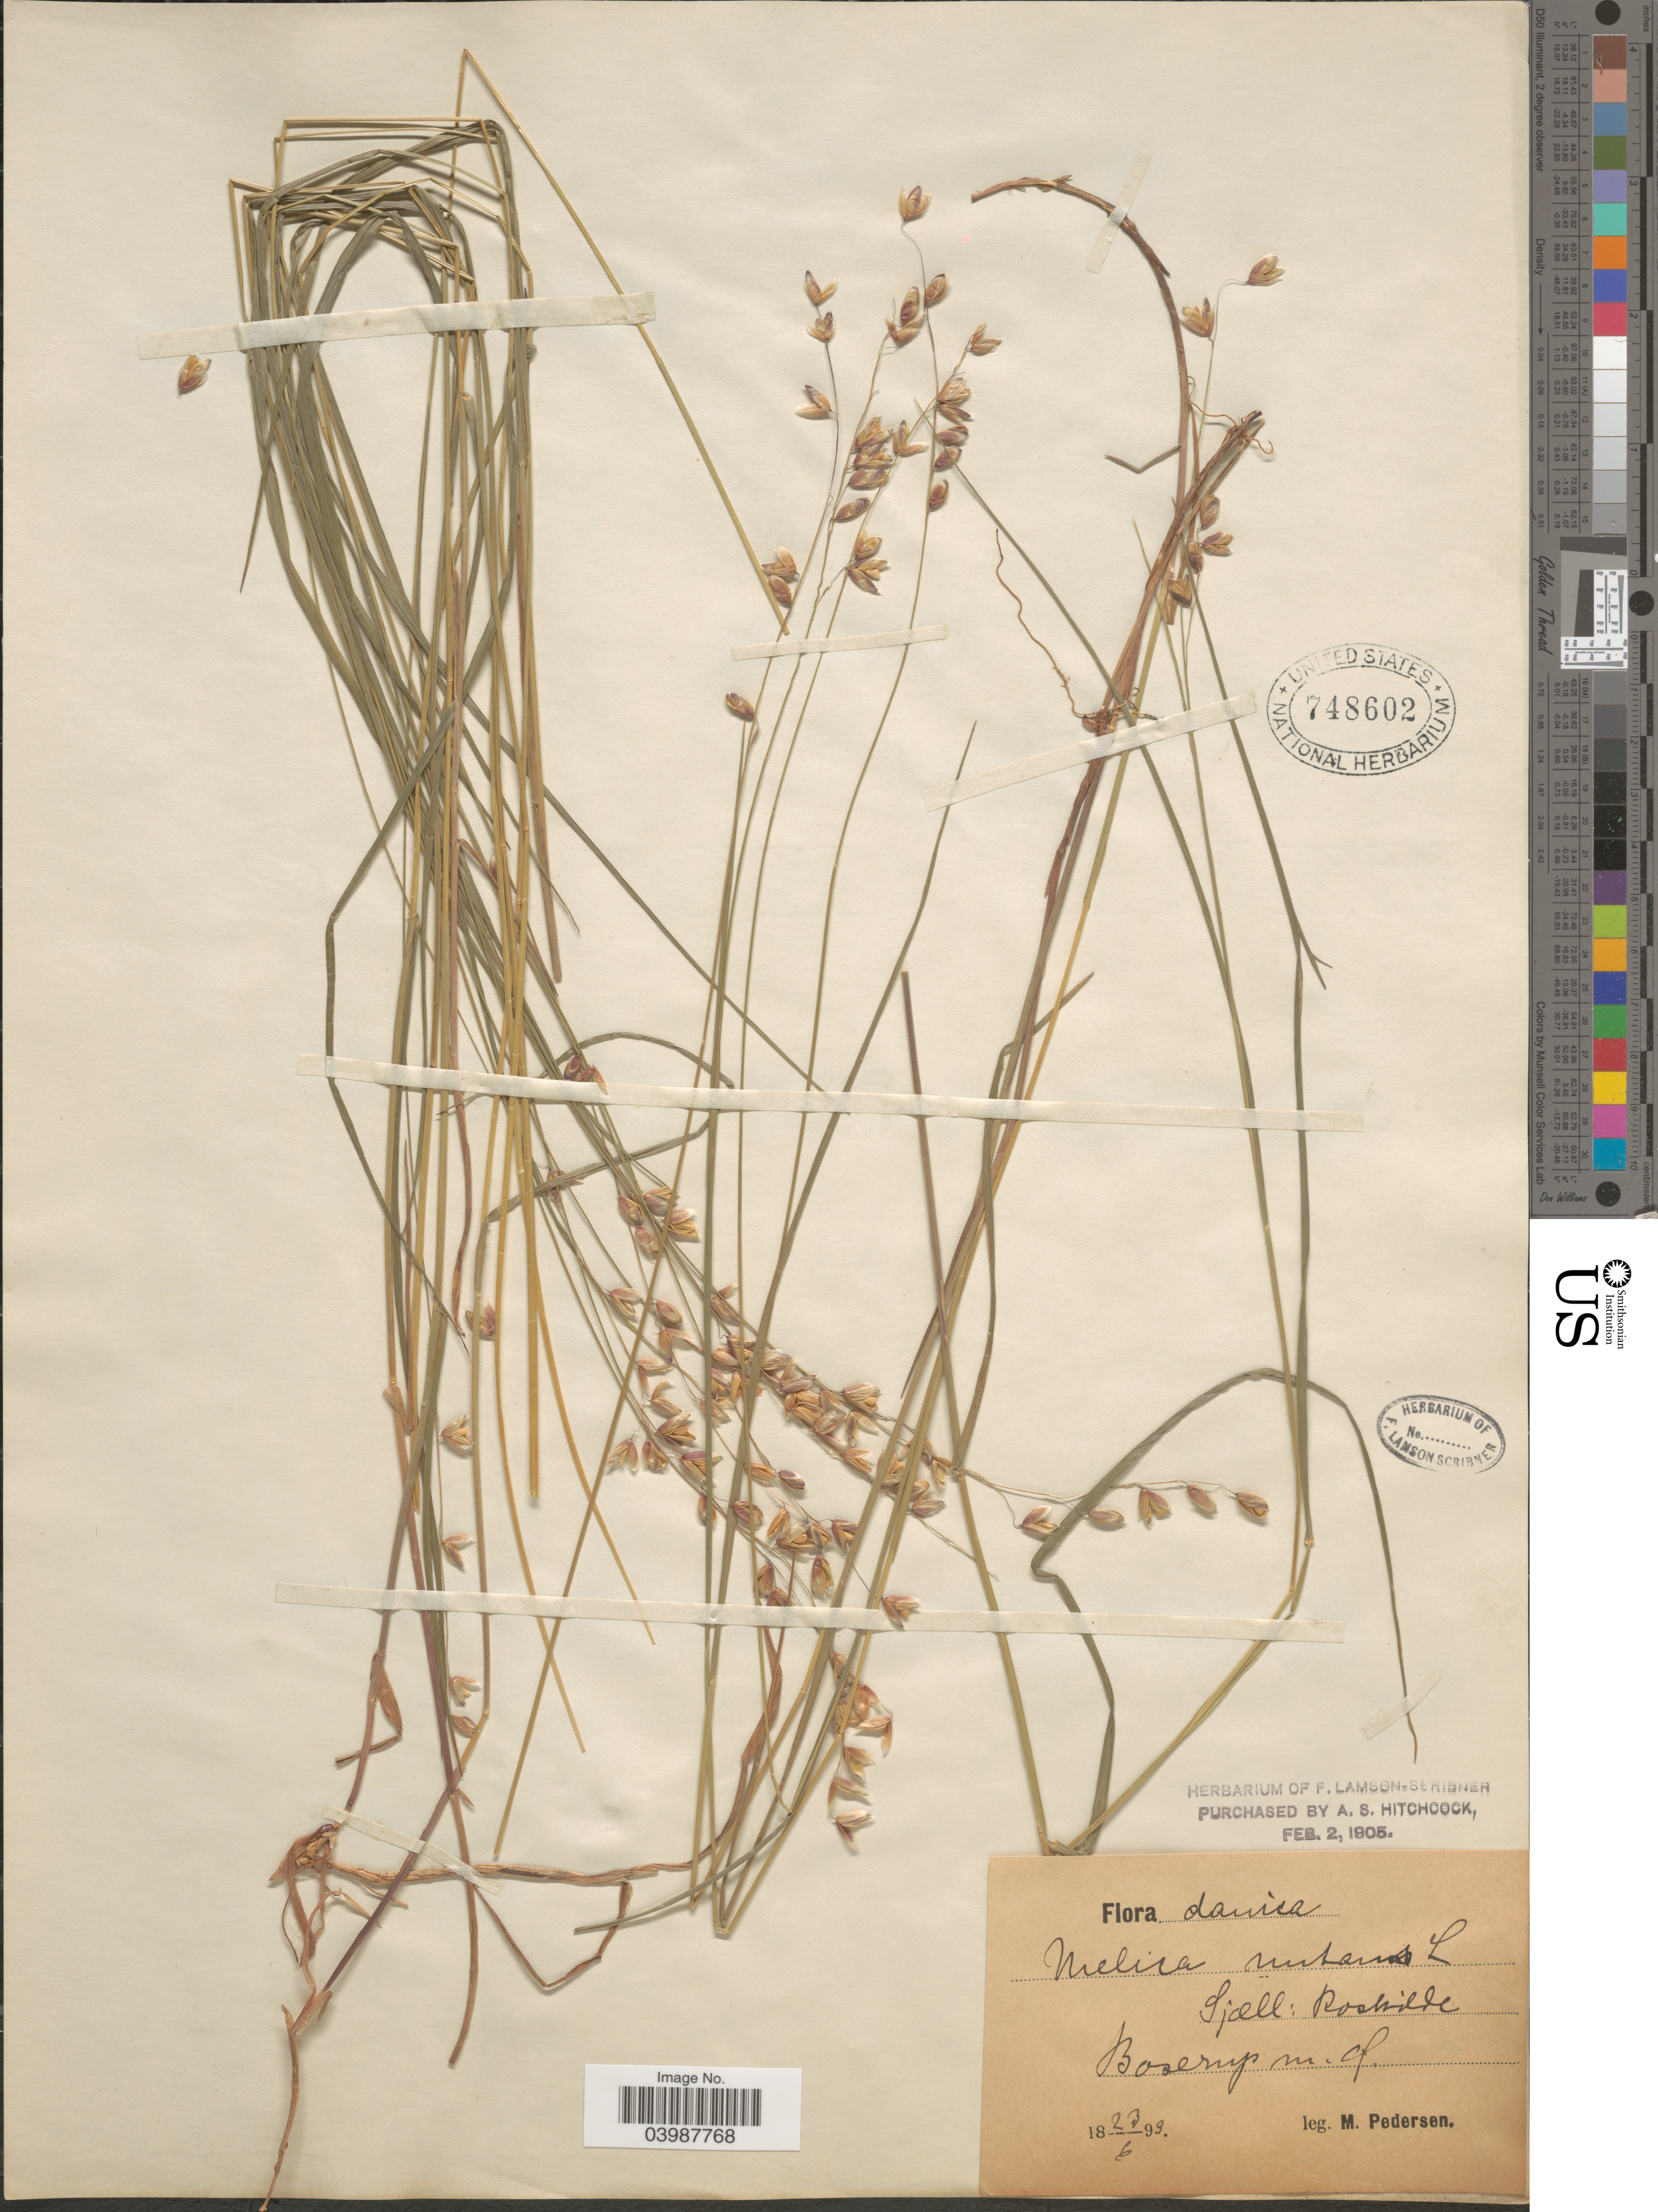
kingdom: Plantae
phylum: Tracheophyta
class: Liliopsida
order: Poales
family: Poaceae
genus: Melica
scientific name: Melica nutans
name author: L.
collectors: M. Pedersen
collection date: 1893-06-23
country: Denmark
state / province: Sjæland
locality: Danica. Sjæll: Roskilde Boserup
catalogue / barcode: US 748602